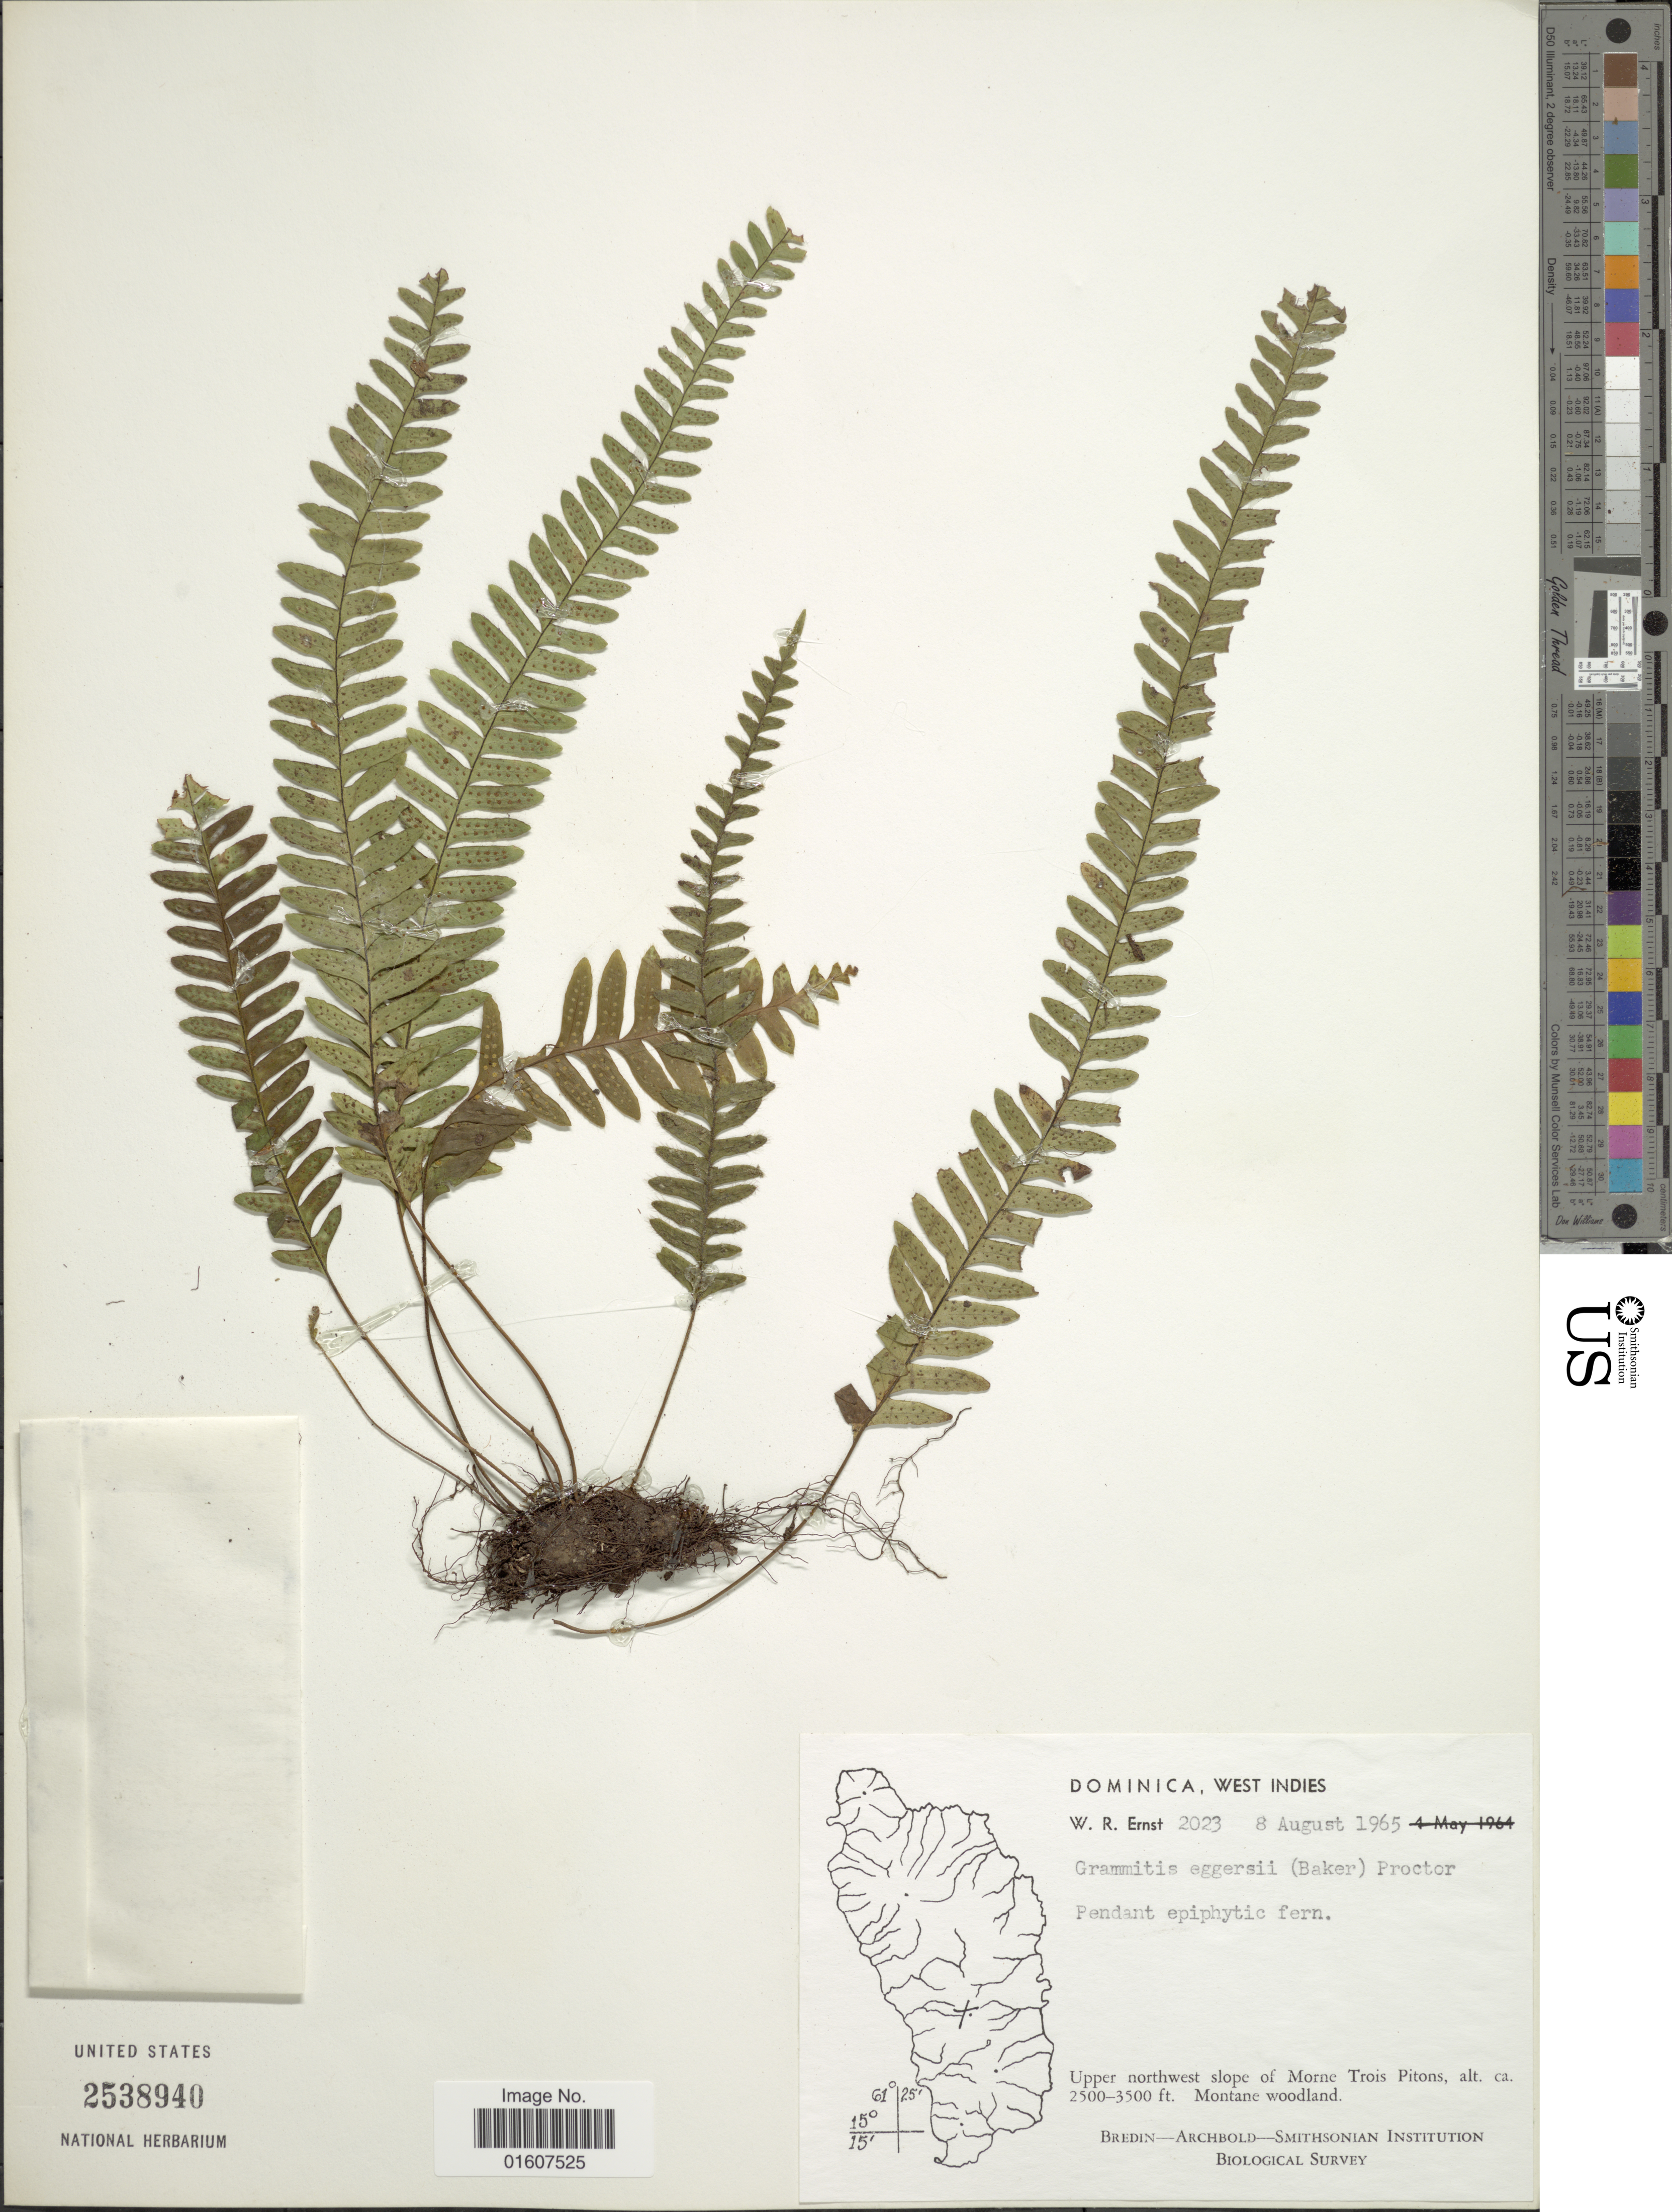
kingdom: Plantae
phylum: Tracheophyta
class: Polypodiopsida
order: Polypodiales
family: Polypodiaceae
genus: Terpsichore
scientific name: Terpsichore eggersii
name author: (Baker ex Hook.) A.R. Sm.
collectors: W. R. Ernst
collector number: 2023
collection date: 1965-08-08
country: Dominica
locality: Upper northwest slope of Morne Trois Pitons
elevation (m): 762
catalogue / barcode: US 2538940